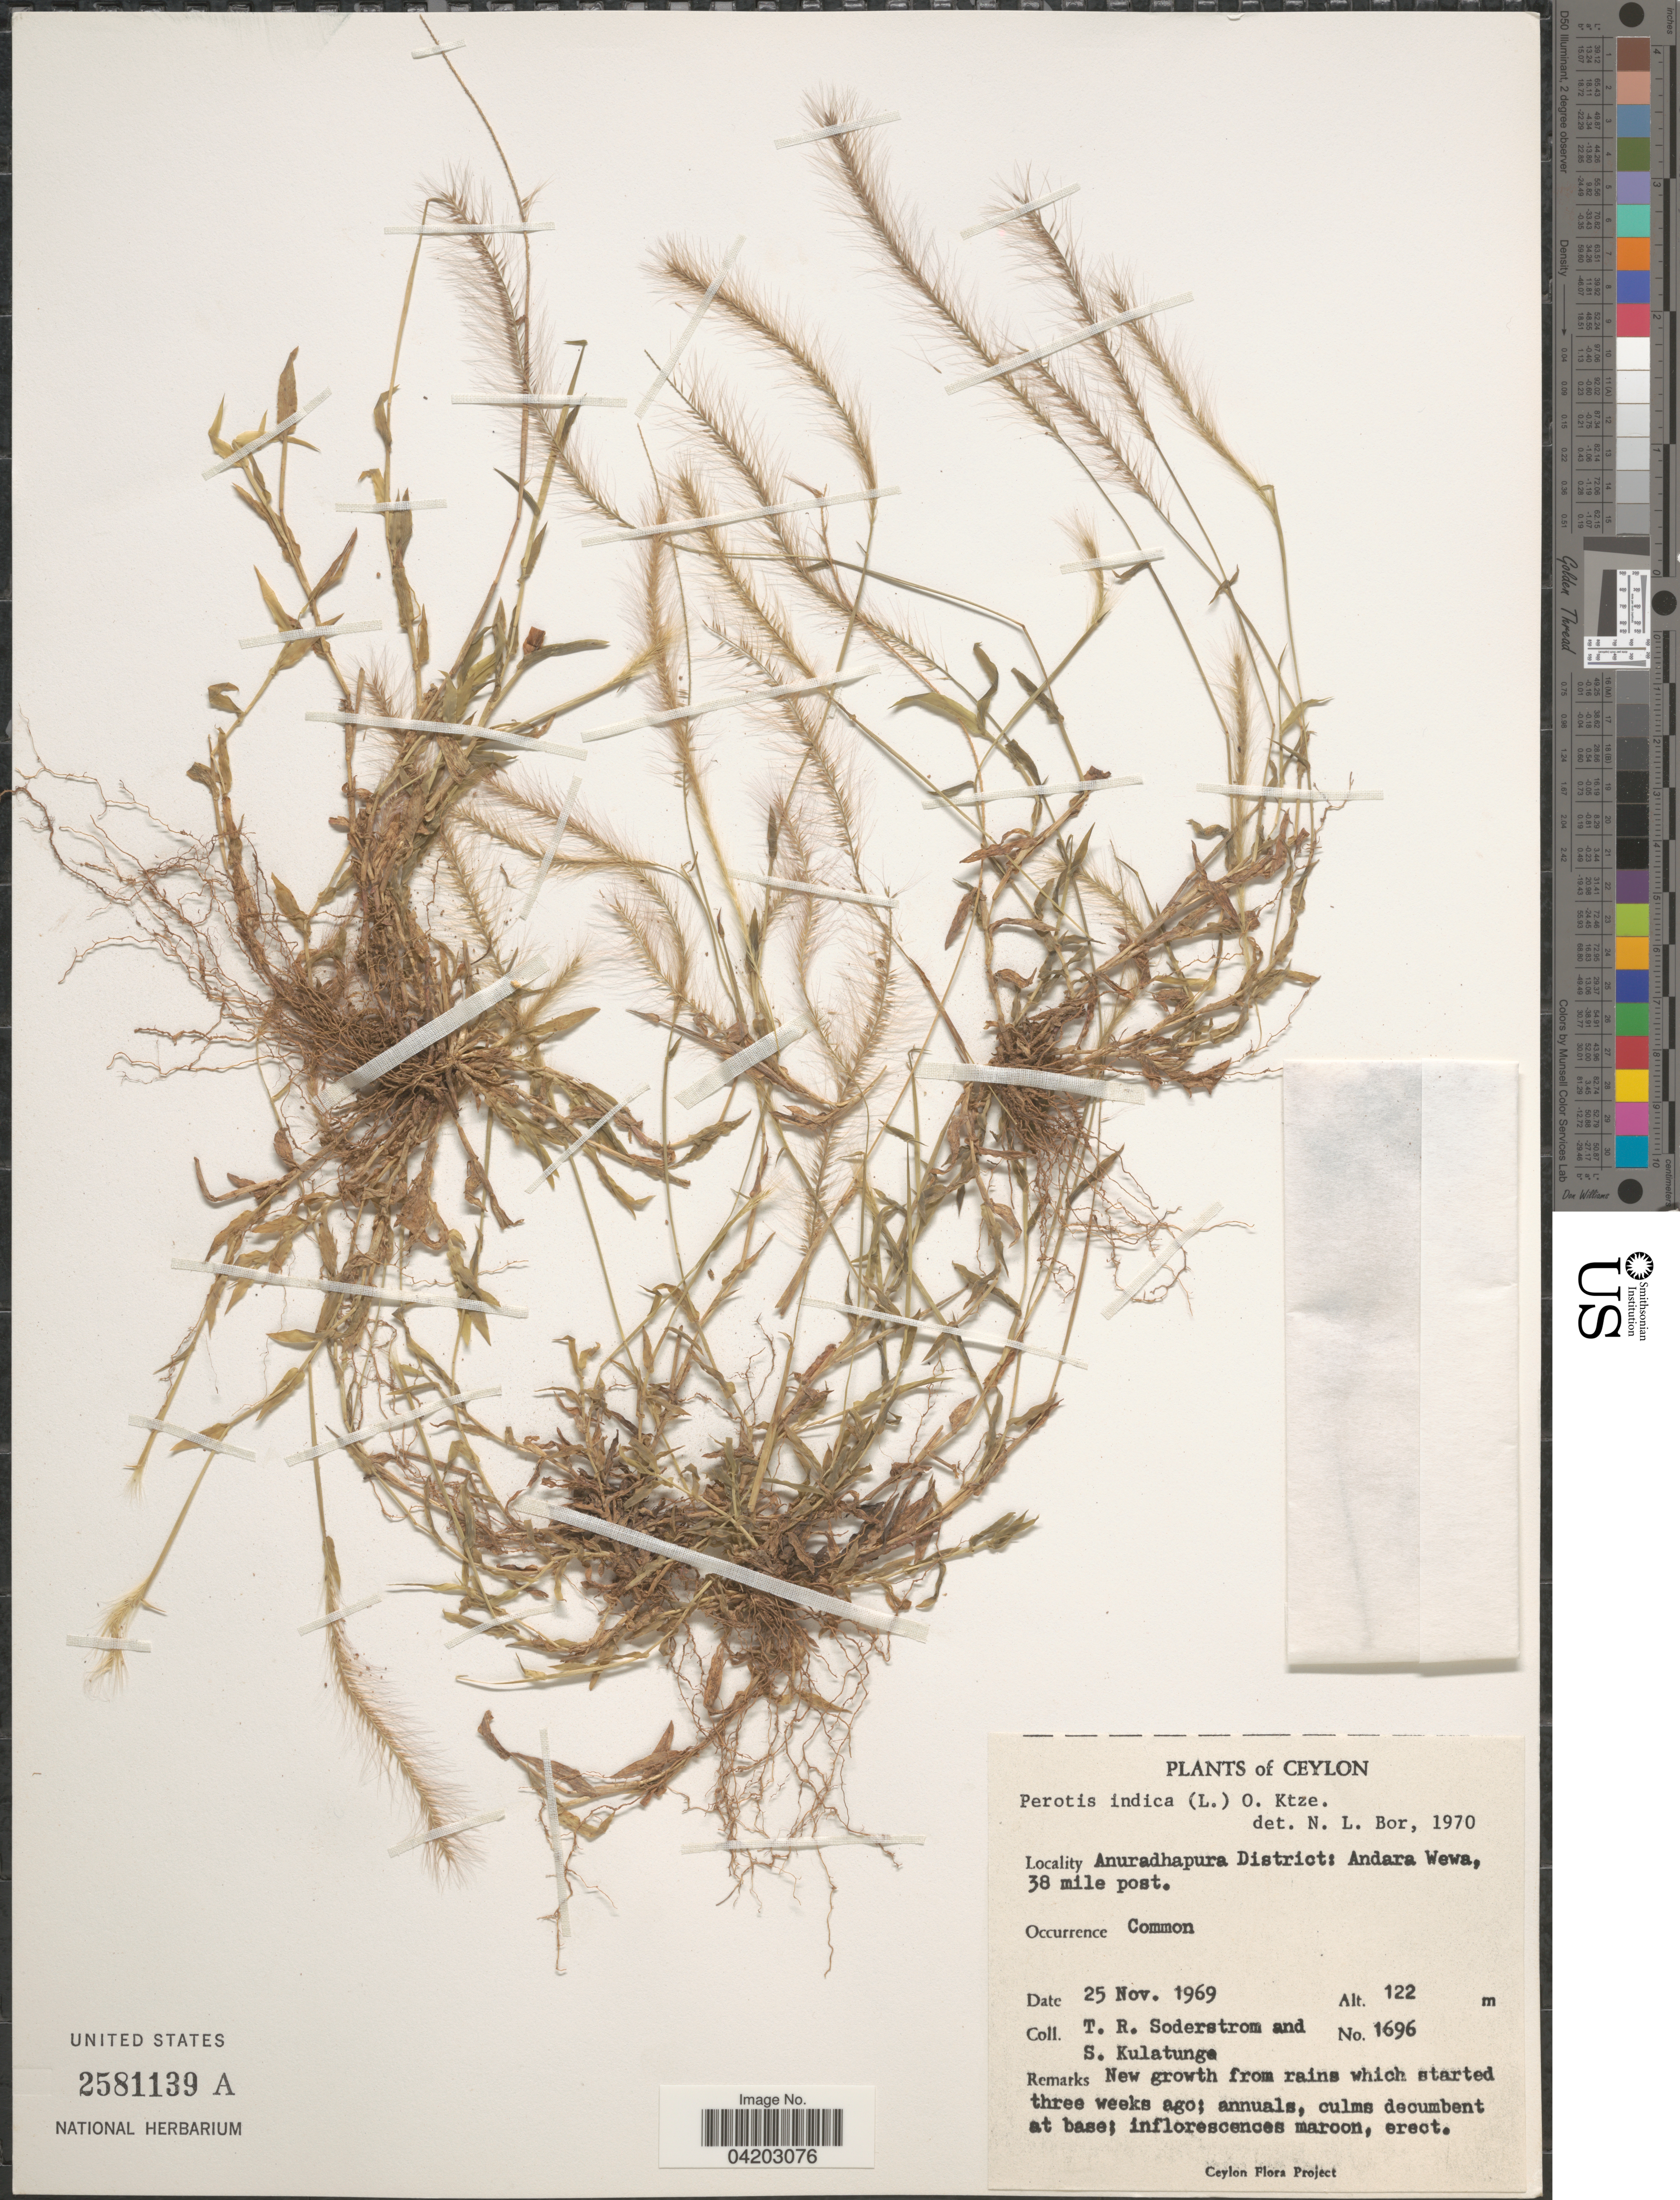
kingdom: Plantae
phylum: Tracheophyta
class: Liliopsida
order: Poales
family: Poaceae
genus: Perotis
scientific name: Perotis indica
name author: (L.) Kuntze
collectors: T. R. Soderstrom & S. Kulatunge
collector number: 1696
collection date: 1969-11-25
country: Sri Lanka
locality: Anuradhapura District: Andara Wewa, 38 mile post.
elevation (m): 122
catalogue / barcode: US 2581139A